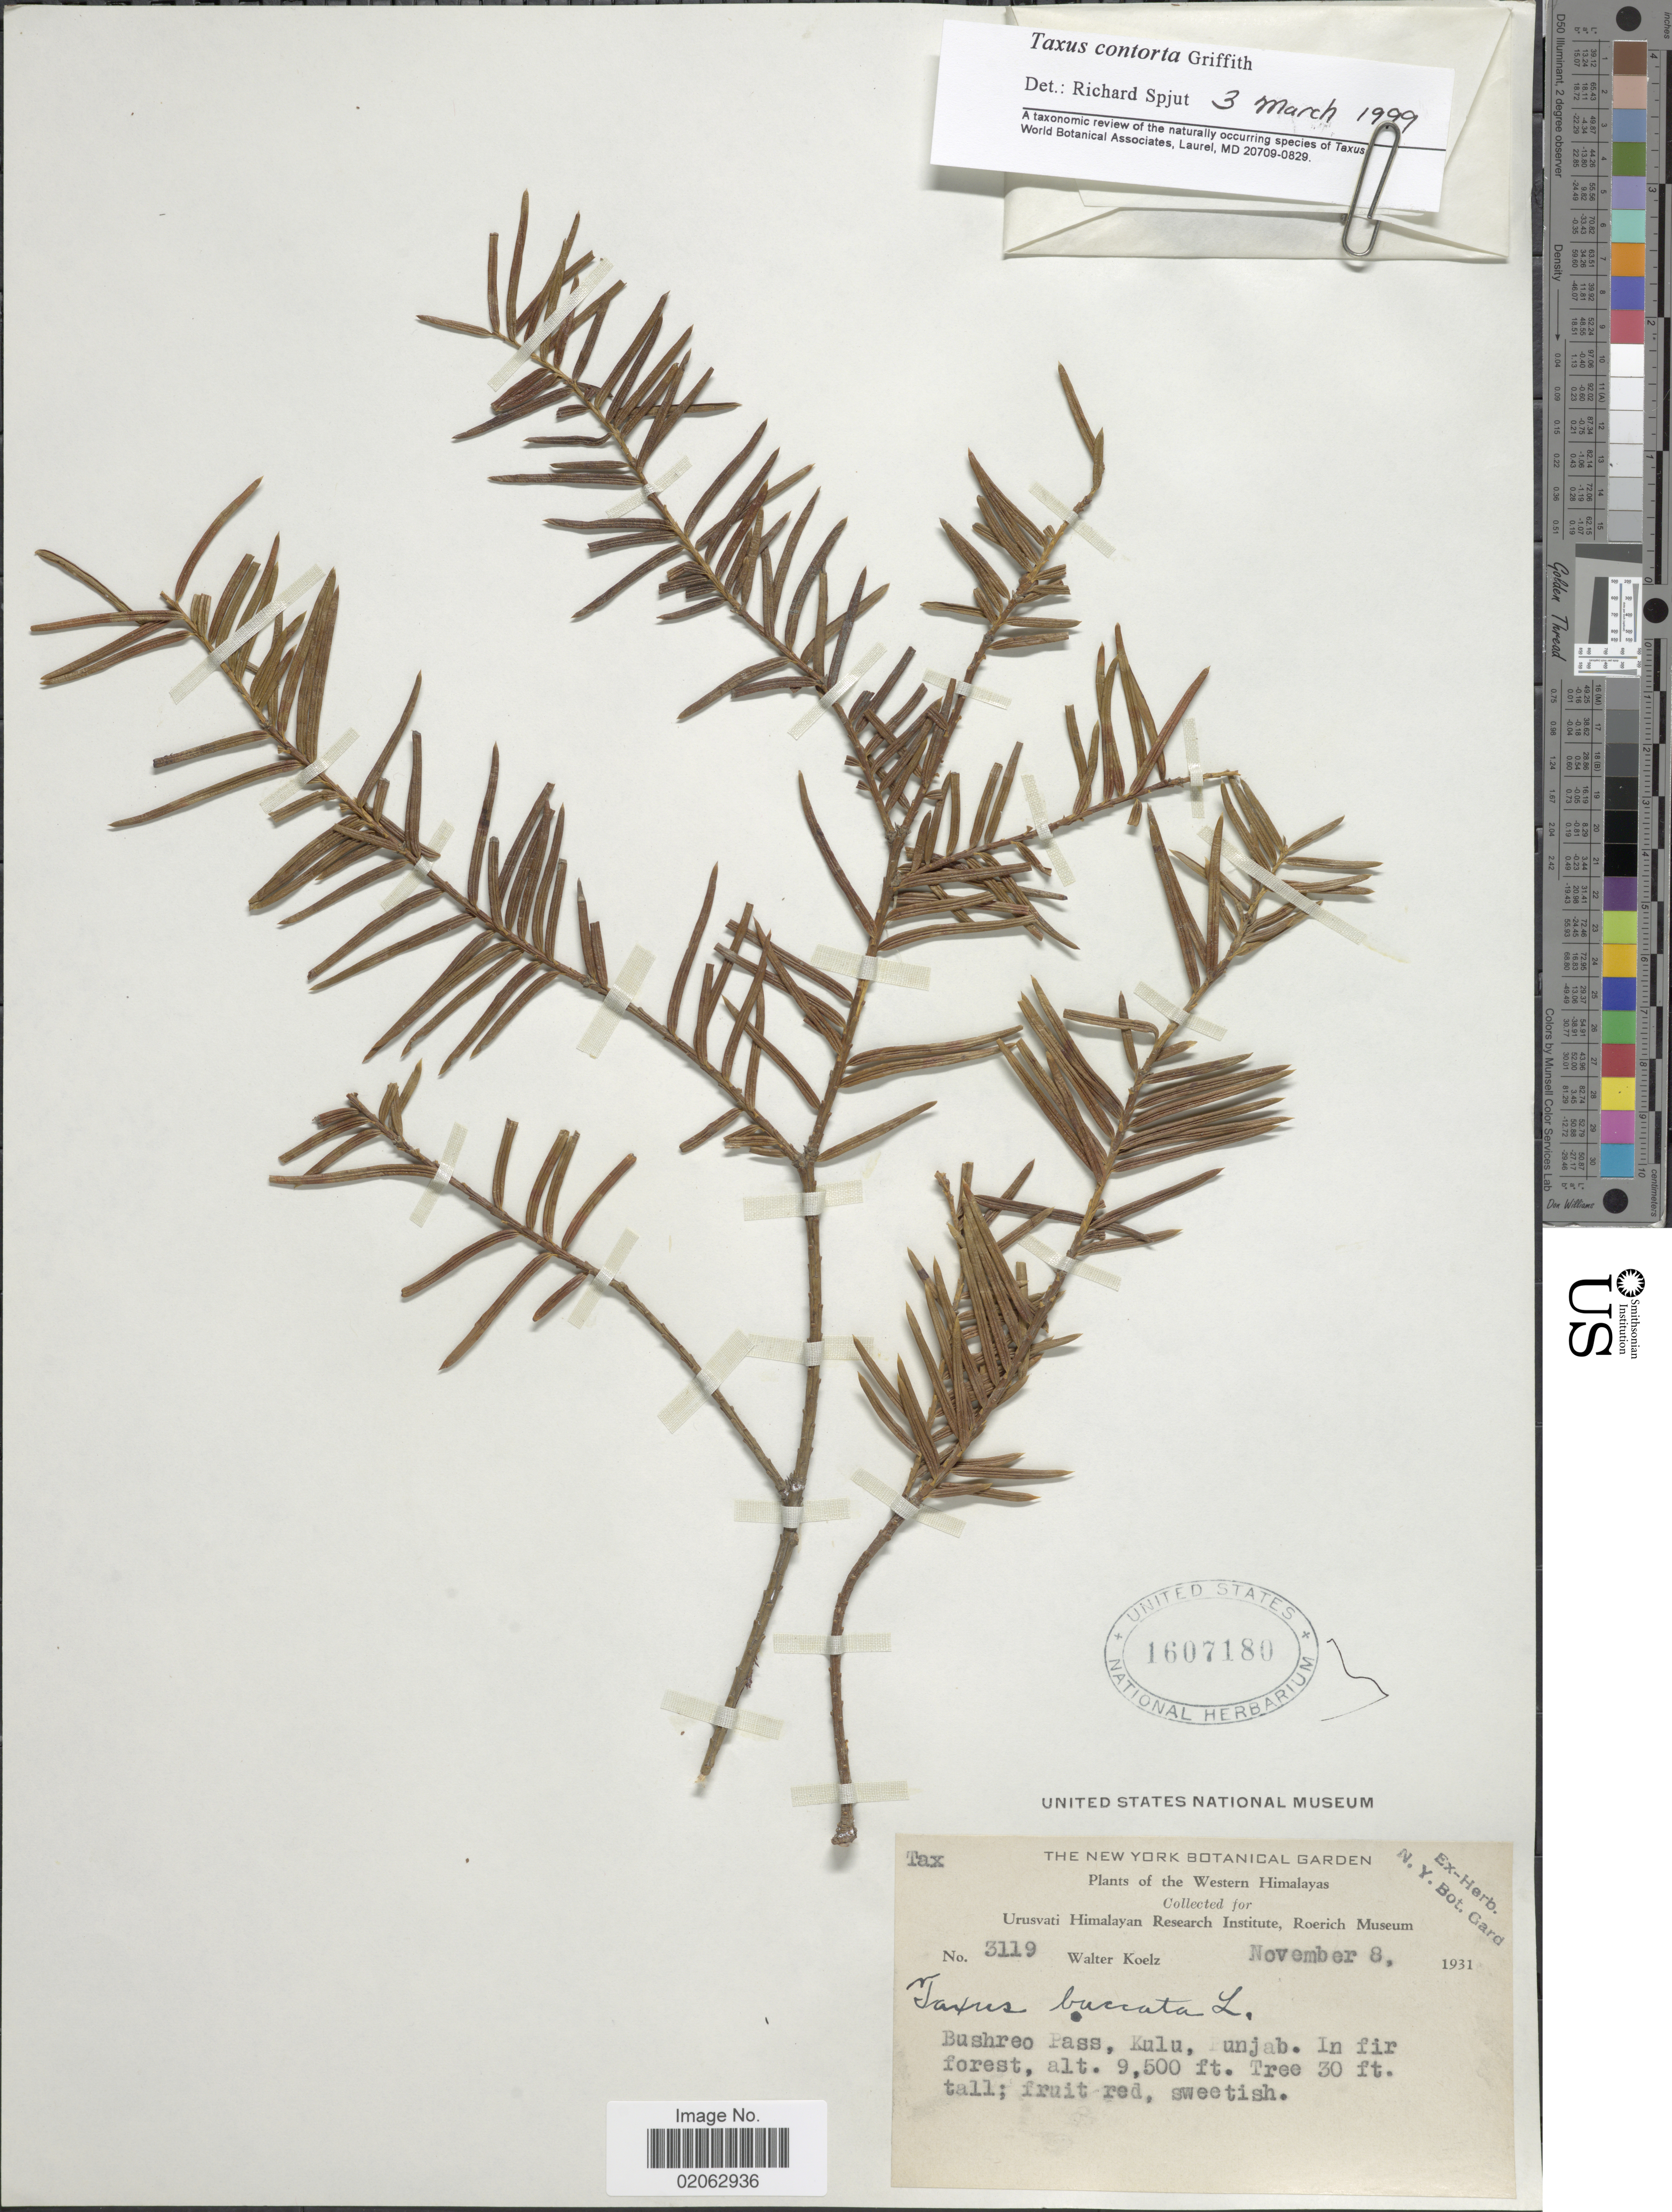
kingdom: Plantae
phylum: Tracheophyta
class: Pinopsida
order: Pinales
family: Taxaceae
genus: Taxus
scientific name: Taxus contorta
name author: Griff.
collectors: W. N. Koelz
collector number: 3119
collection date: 1931-11-08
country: India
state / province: Punjab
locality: Western Himalaya, Bushreo Pass, Kulu, Punjab, in fir forest.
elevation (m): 2896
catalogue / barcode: US 1607180